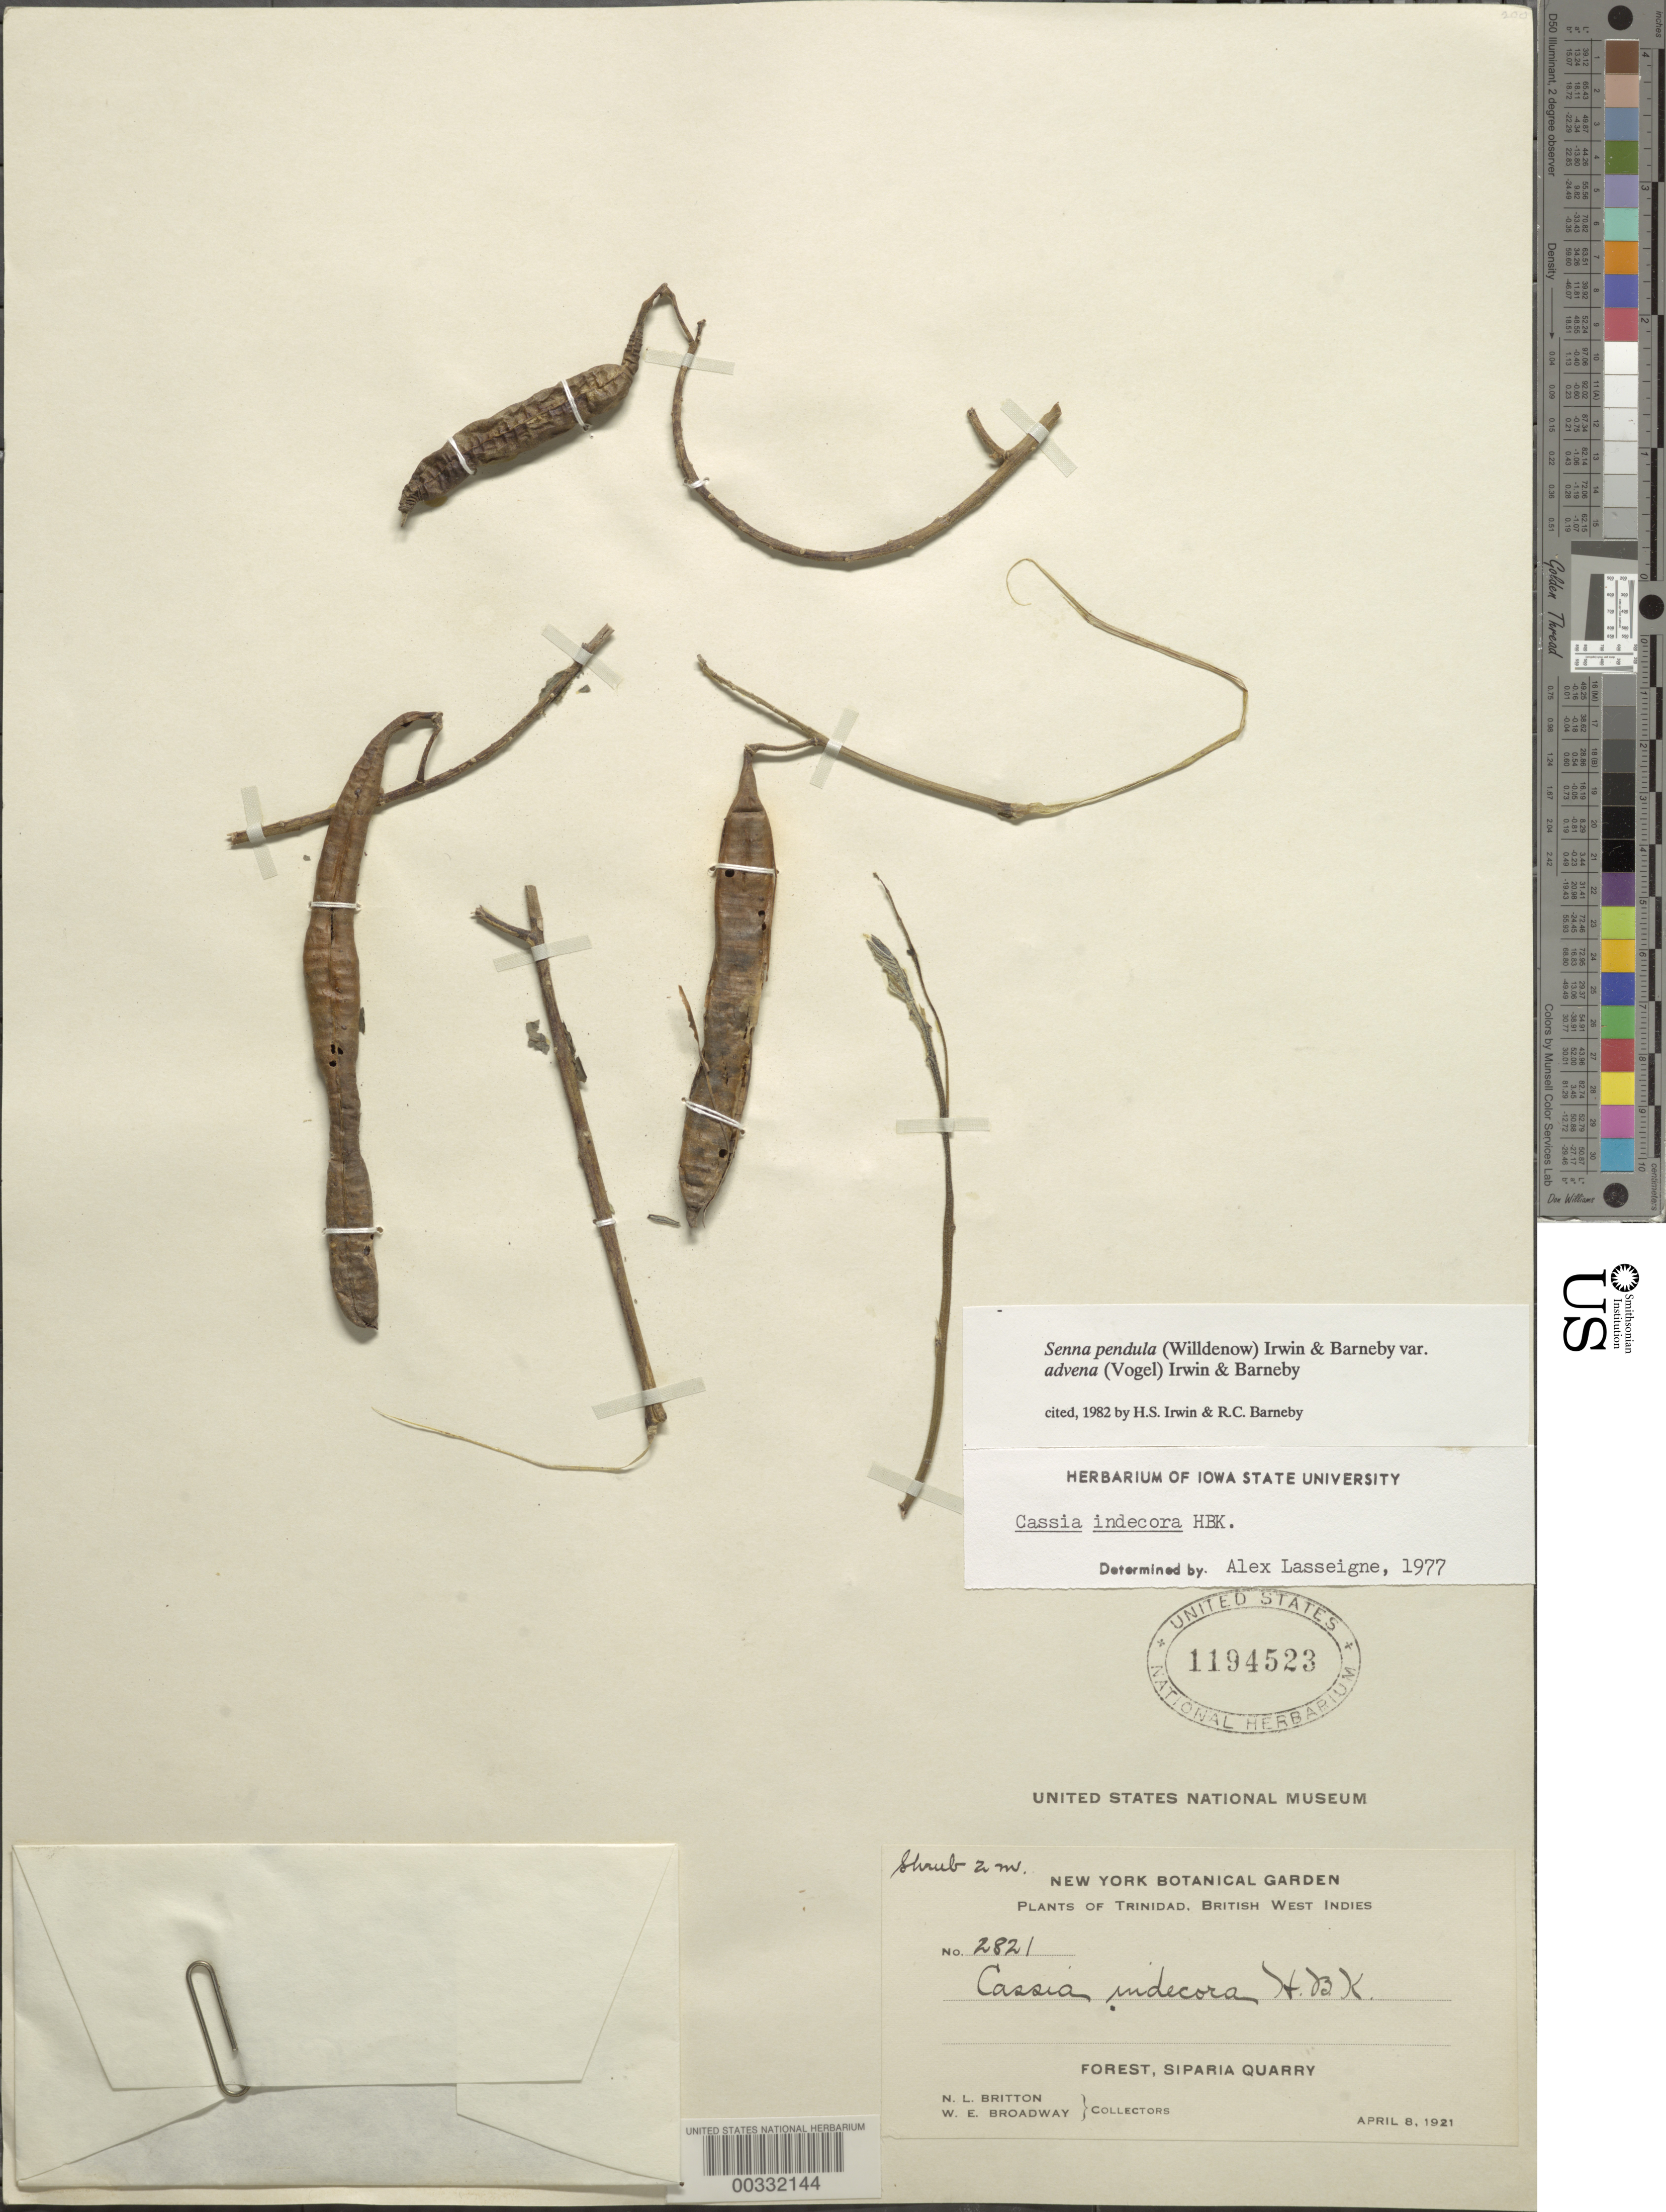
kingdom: Plantae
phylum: Tracheophyta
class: Magnoliopsida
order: Fabales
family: Fabaceae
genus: Senna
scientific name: Senna pendula var. advena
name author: (Vogel) H.S. Irwin & Barneby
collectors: N. Britton & W. E. Broadway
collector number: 2821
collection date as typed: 08 Apr 1921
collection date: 1921-04-08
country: Trinidad and Tobago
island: Trinidad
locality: Siparia quarry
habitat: Forest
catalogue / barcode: US 1194523